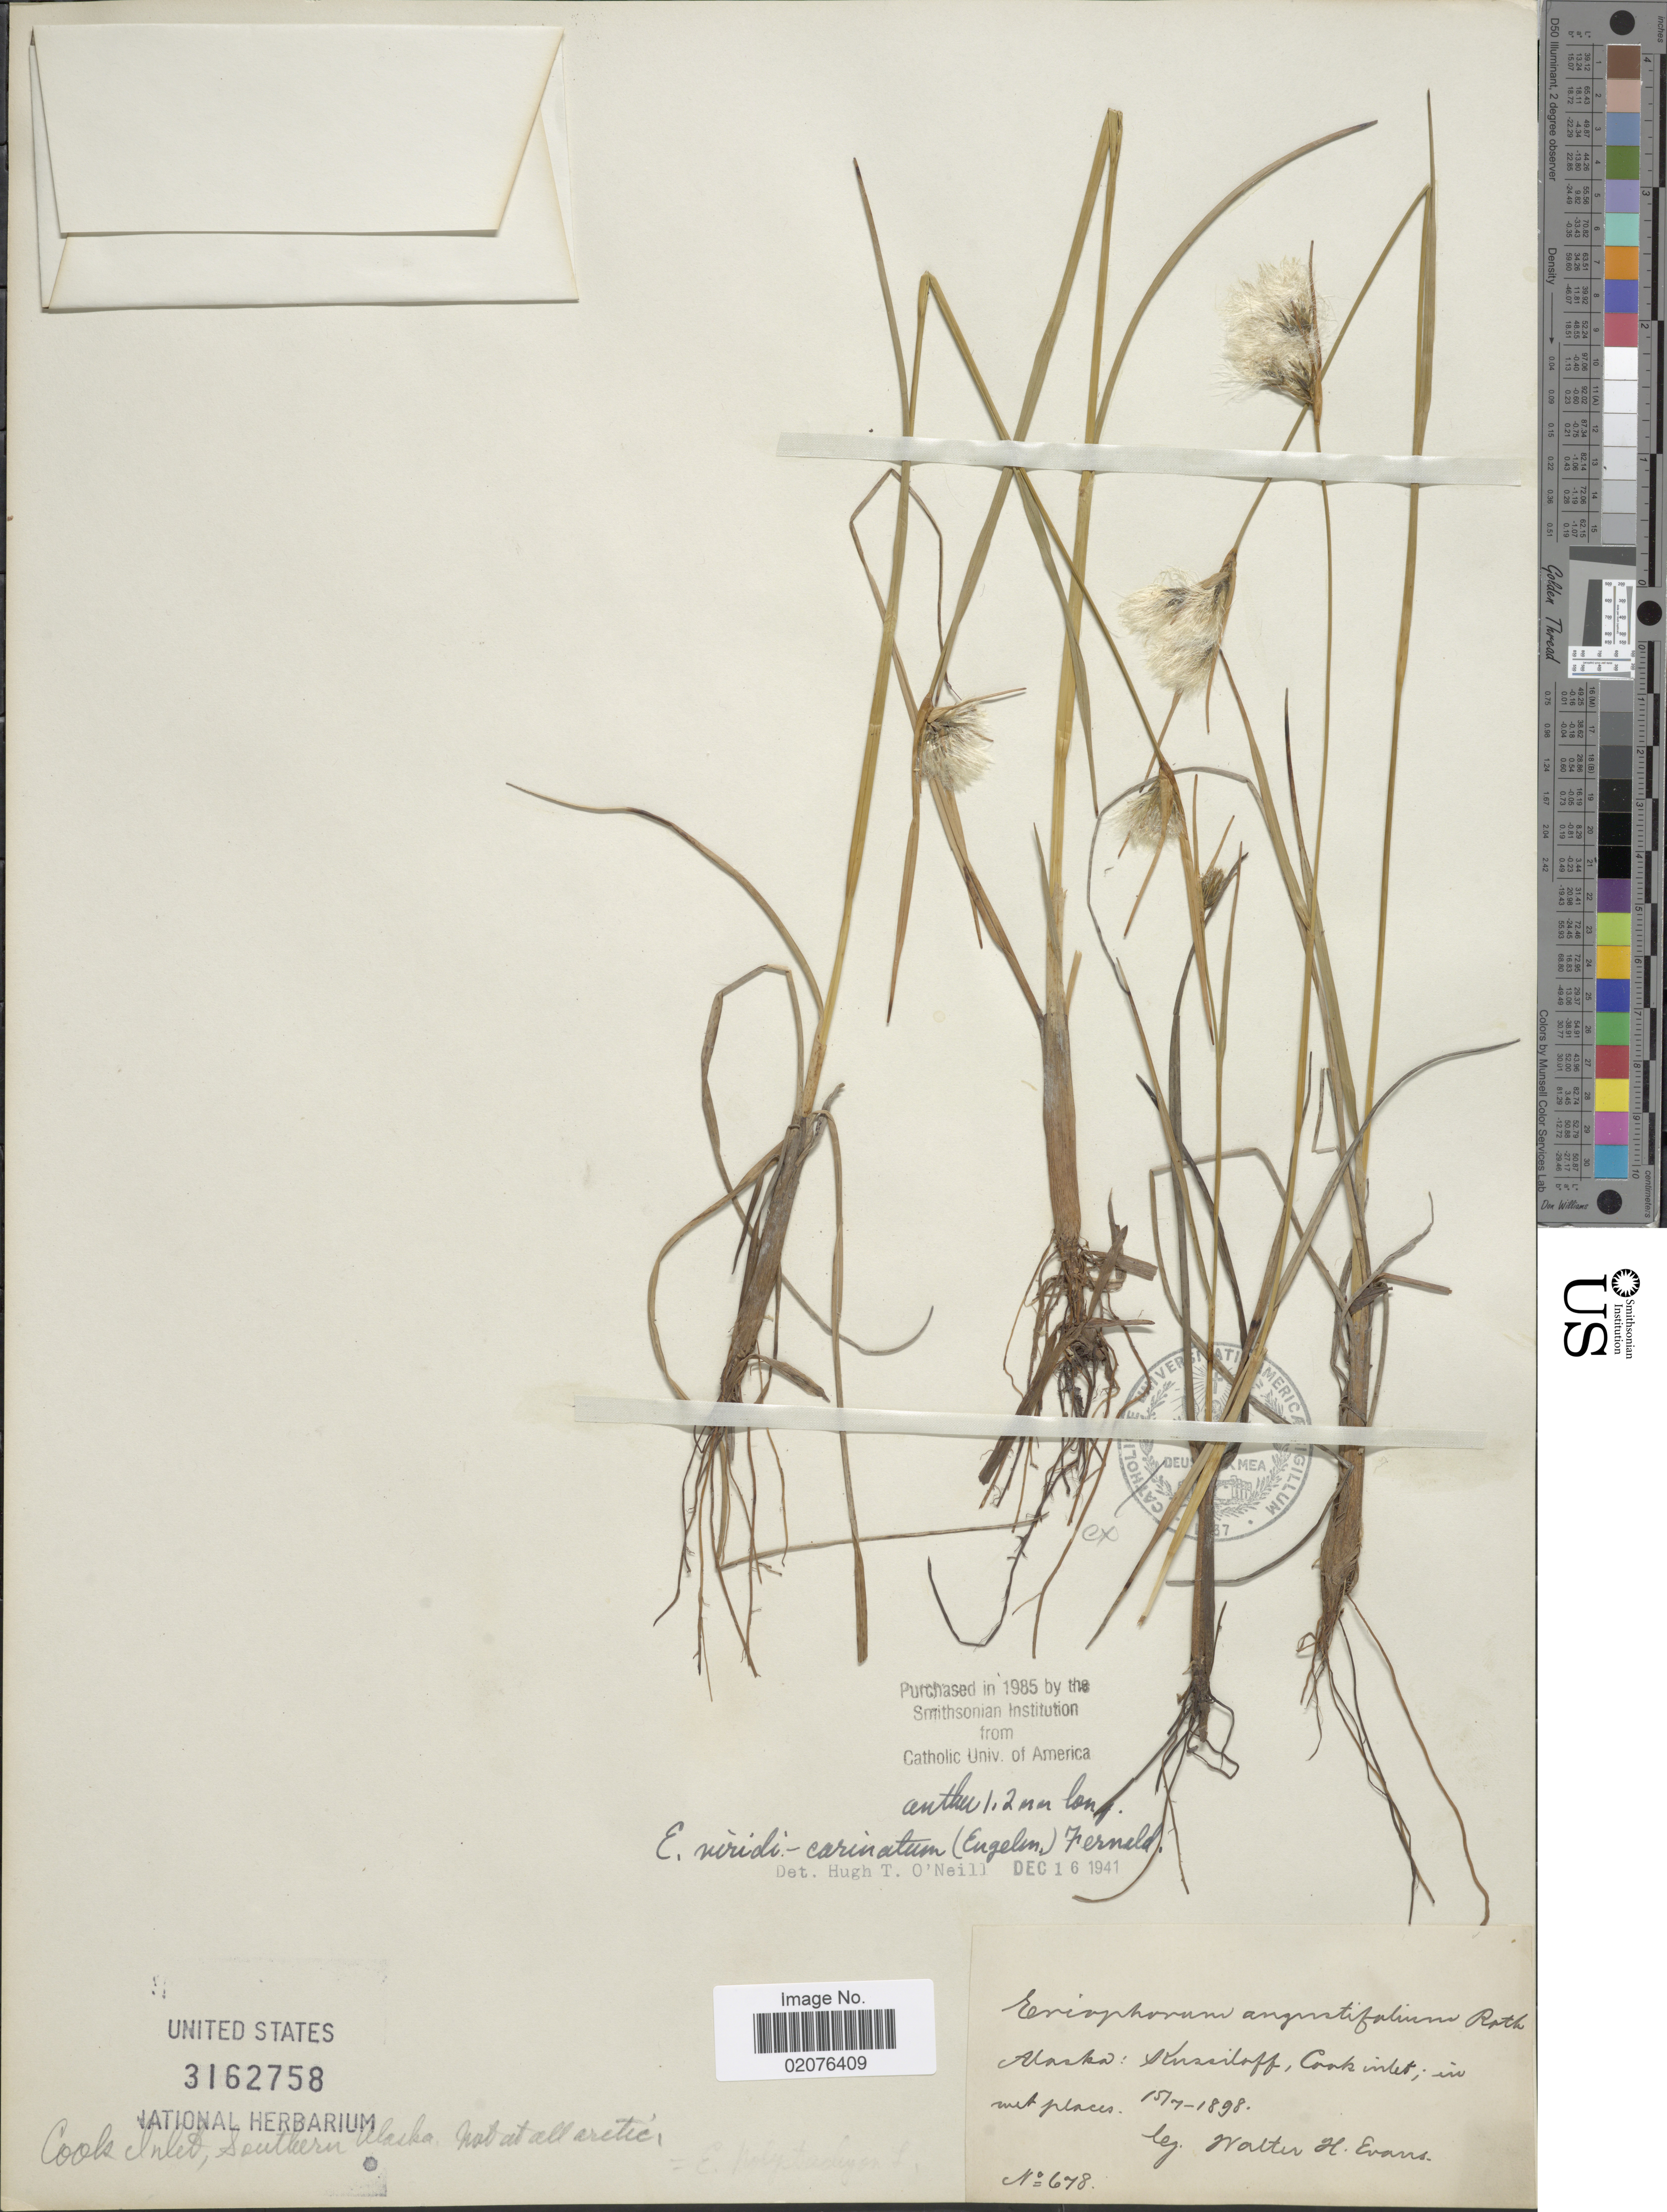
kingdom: Plantae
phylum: Tracheophyta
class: Liliopsida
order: Poales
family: Cyperaceae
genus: Eriophorum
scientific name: Eriophorum angustifolium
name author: Honck.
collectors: W. H. Evans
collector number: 678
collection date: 1898-07-15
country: United States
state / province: Alaska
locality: Kussiloff, Cook inlet in wet places, Southern Alaska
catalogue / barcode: US 3162758